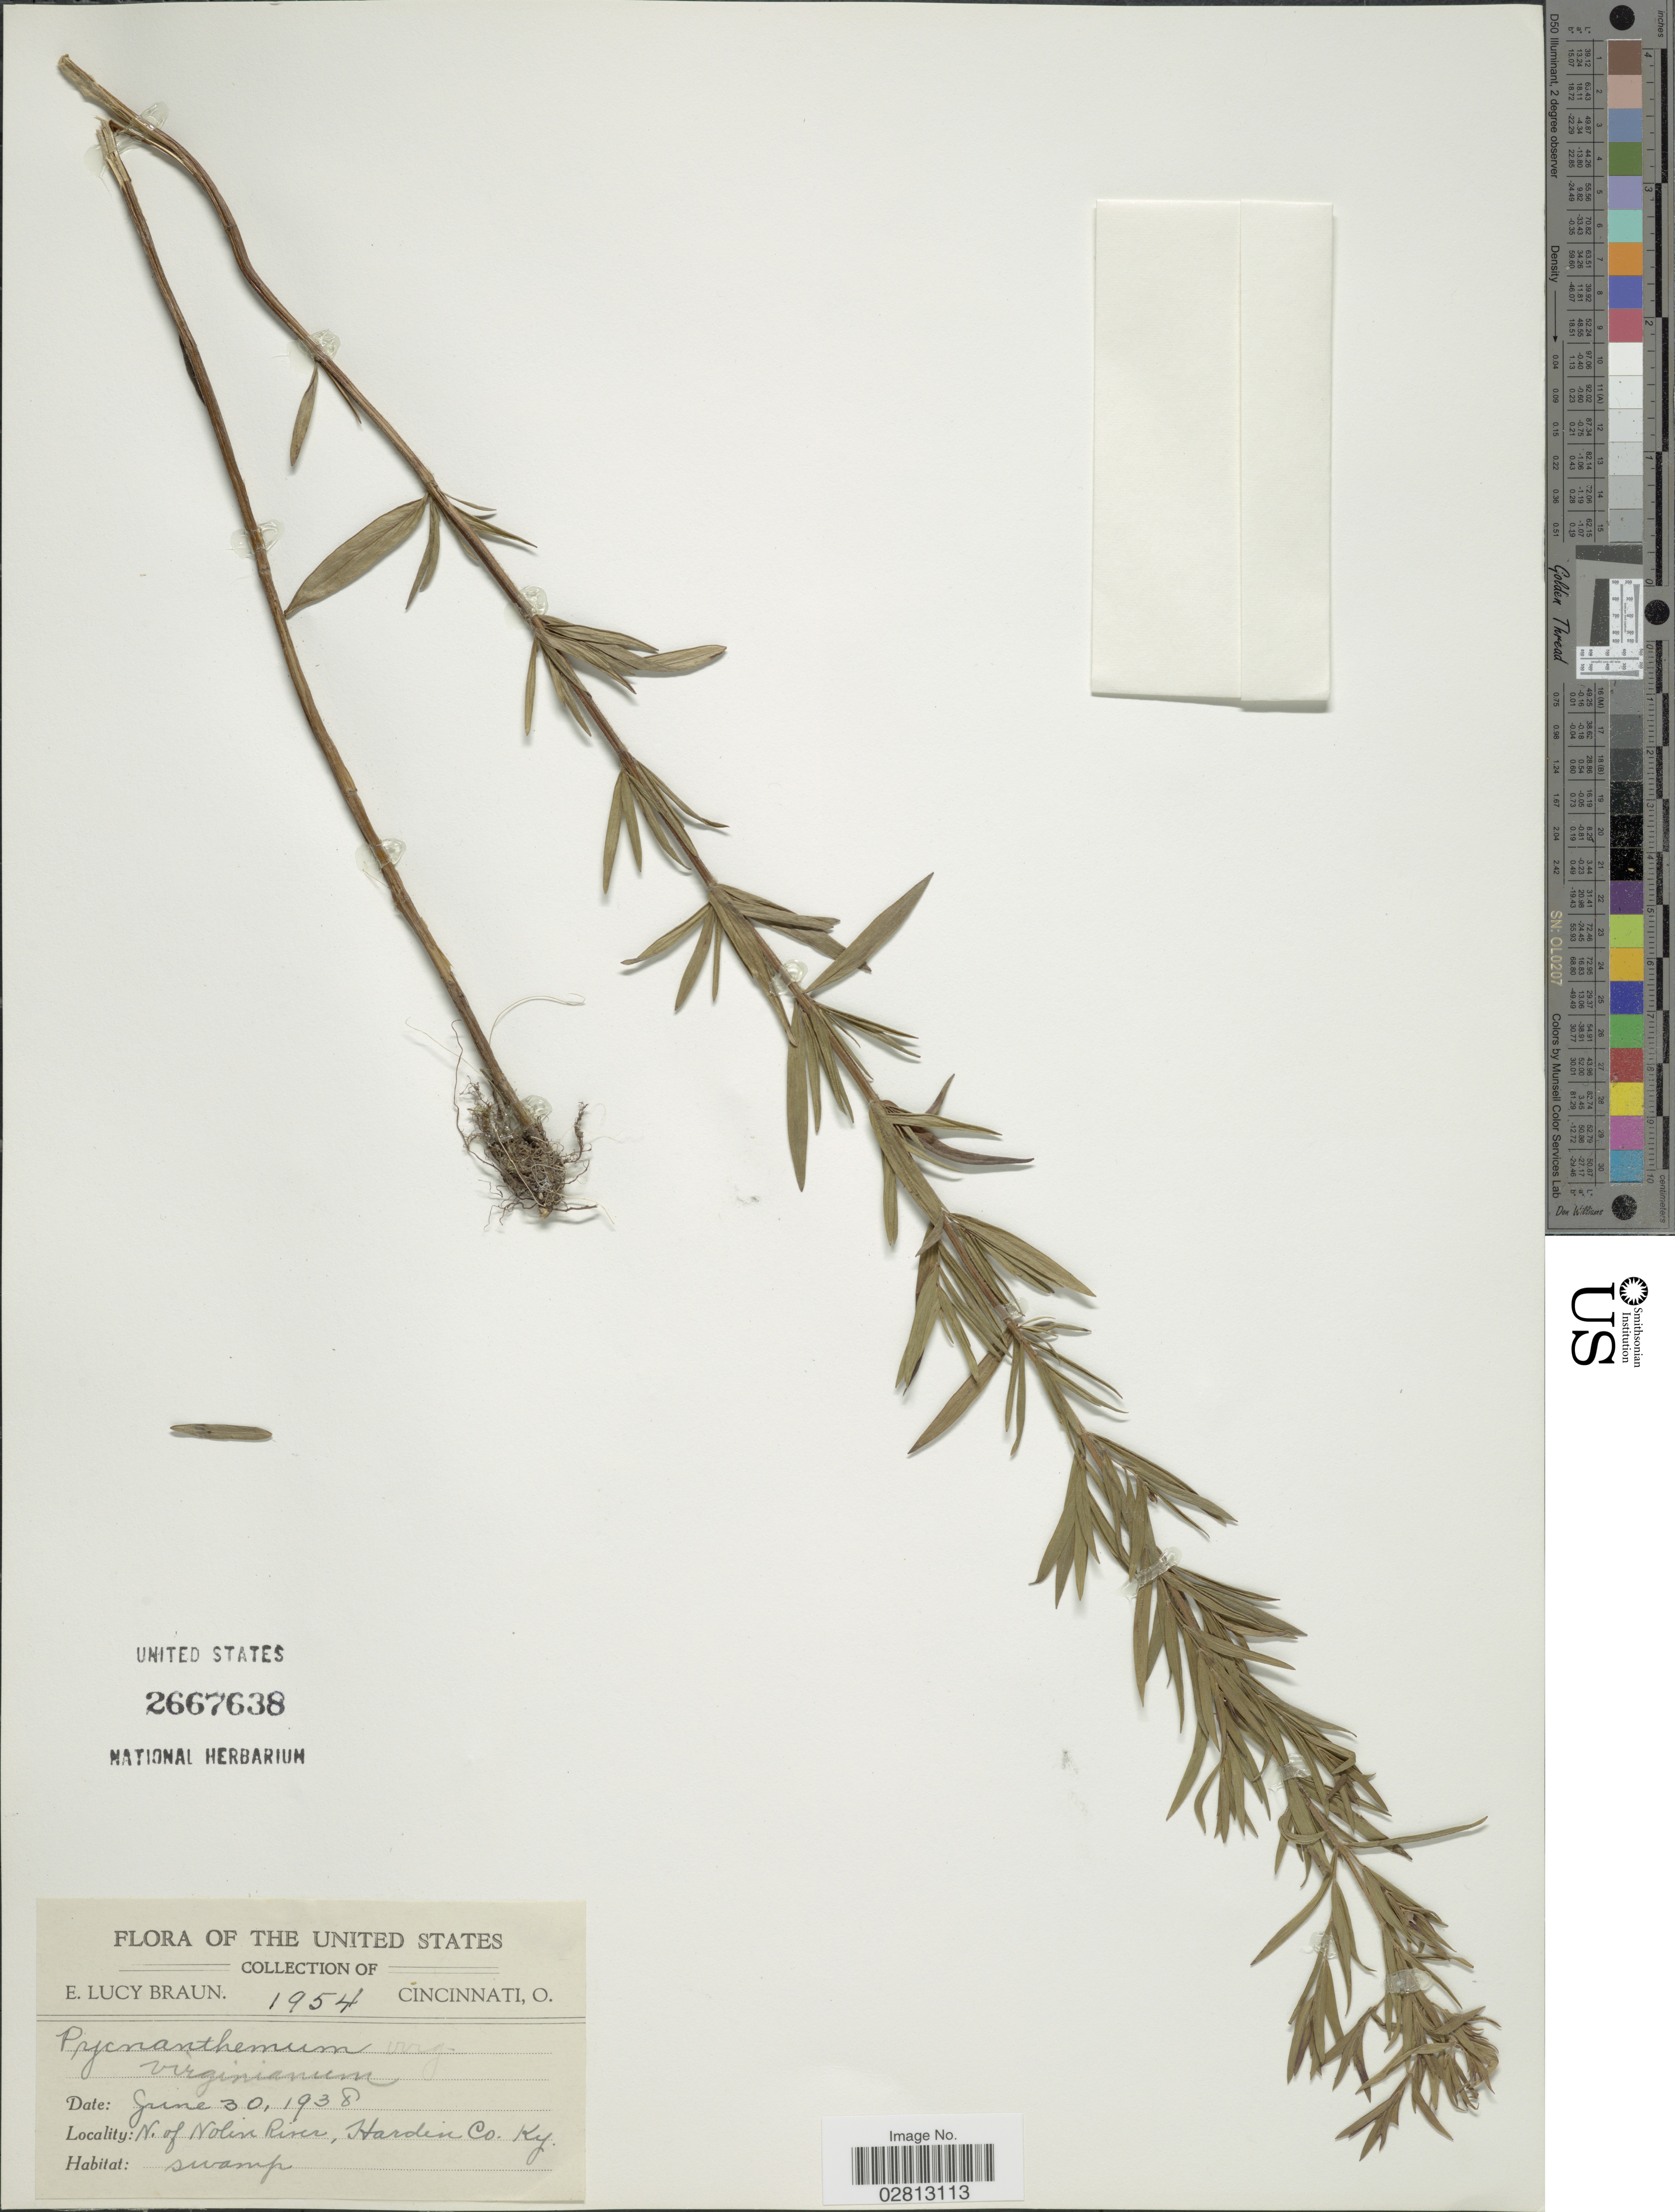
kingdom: Plantae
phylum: Tracheophyta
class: Magnoliopsida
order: Lamiales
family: Lamiaceae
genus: Pycnanthemum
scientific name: Pycnanthemum virginianum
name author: (L.) Durand & B.D. Jacks. ex B.L. Rob. & Fernald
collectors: E. L. Braun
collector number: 1954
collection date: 1938-06-30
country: United States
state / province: Kentucky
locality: N. of Nolin River, Hardin Co.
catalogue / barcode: US 2667638